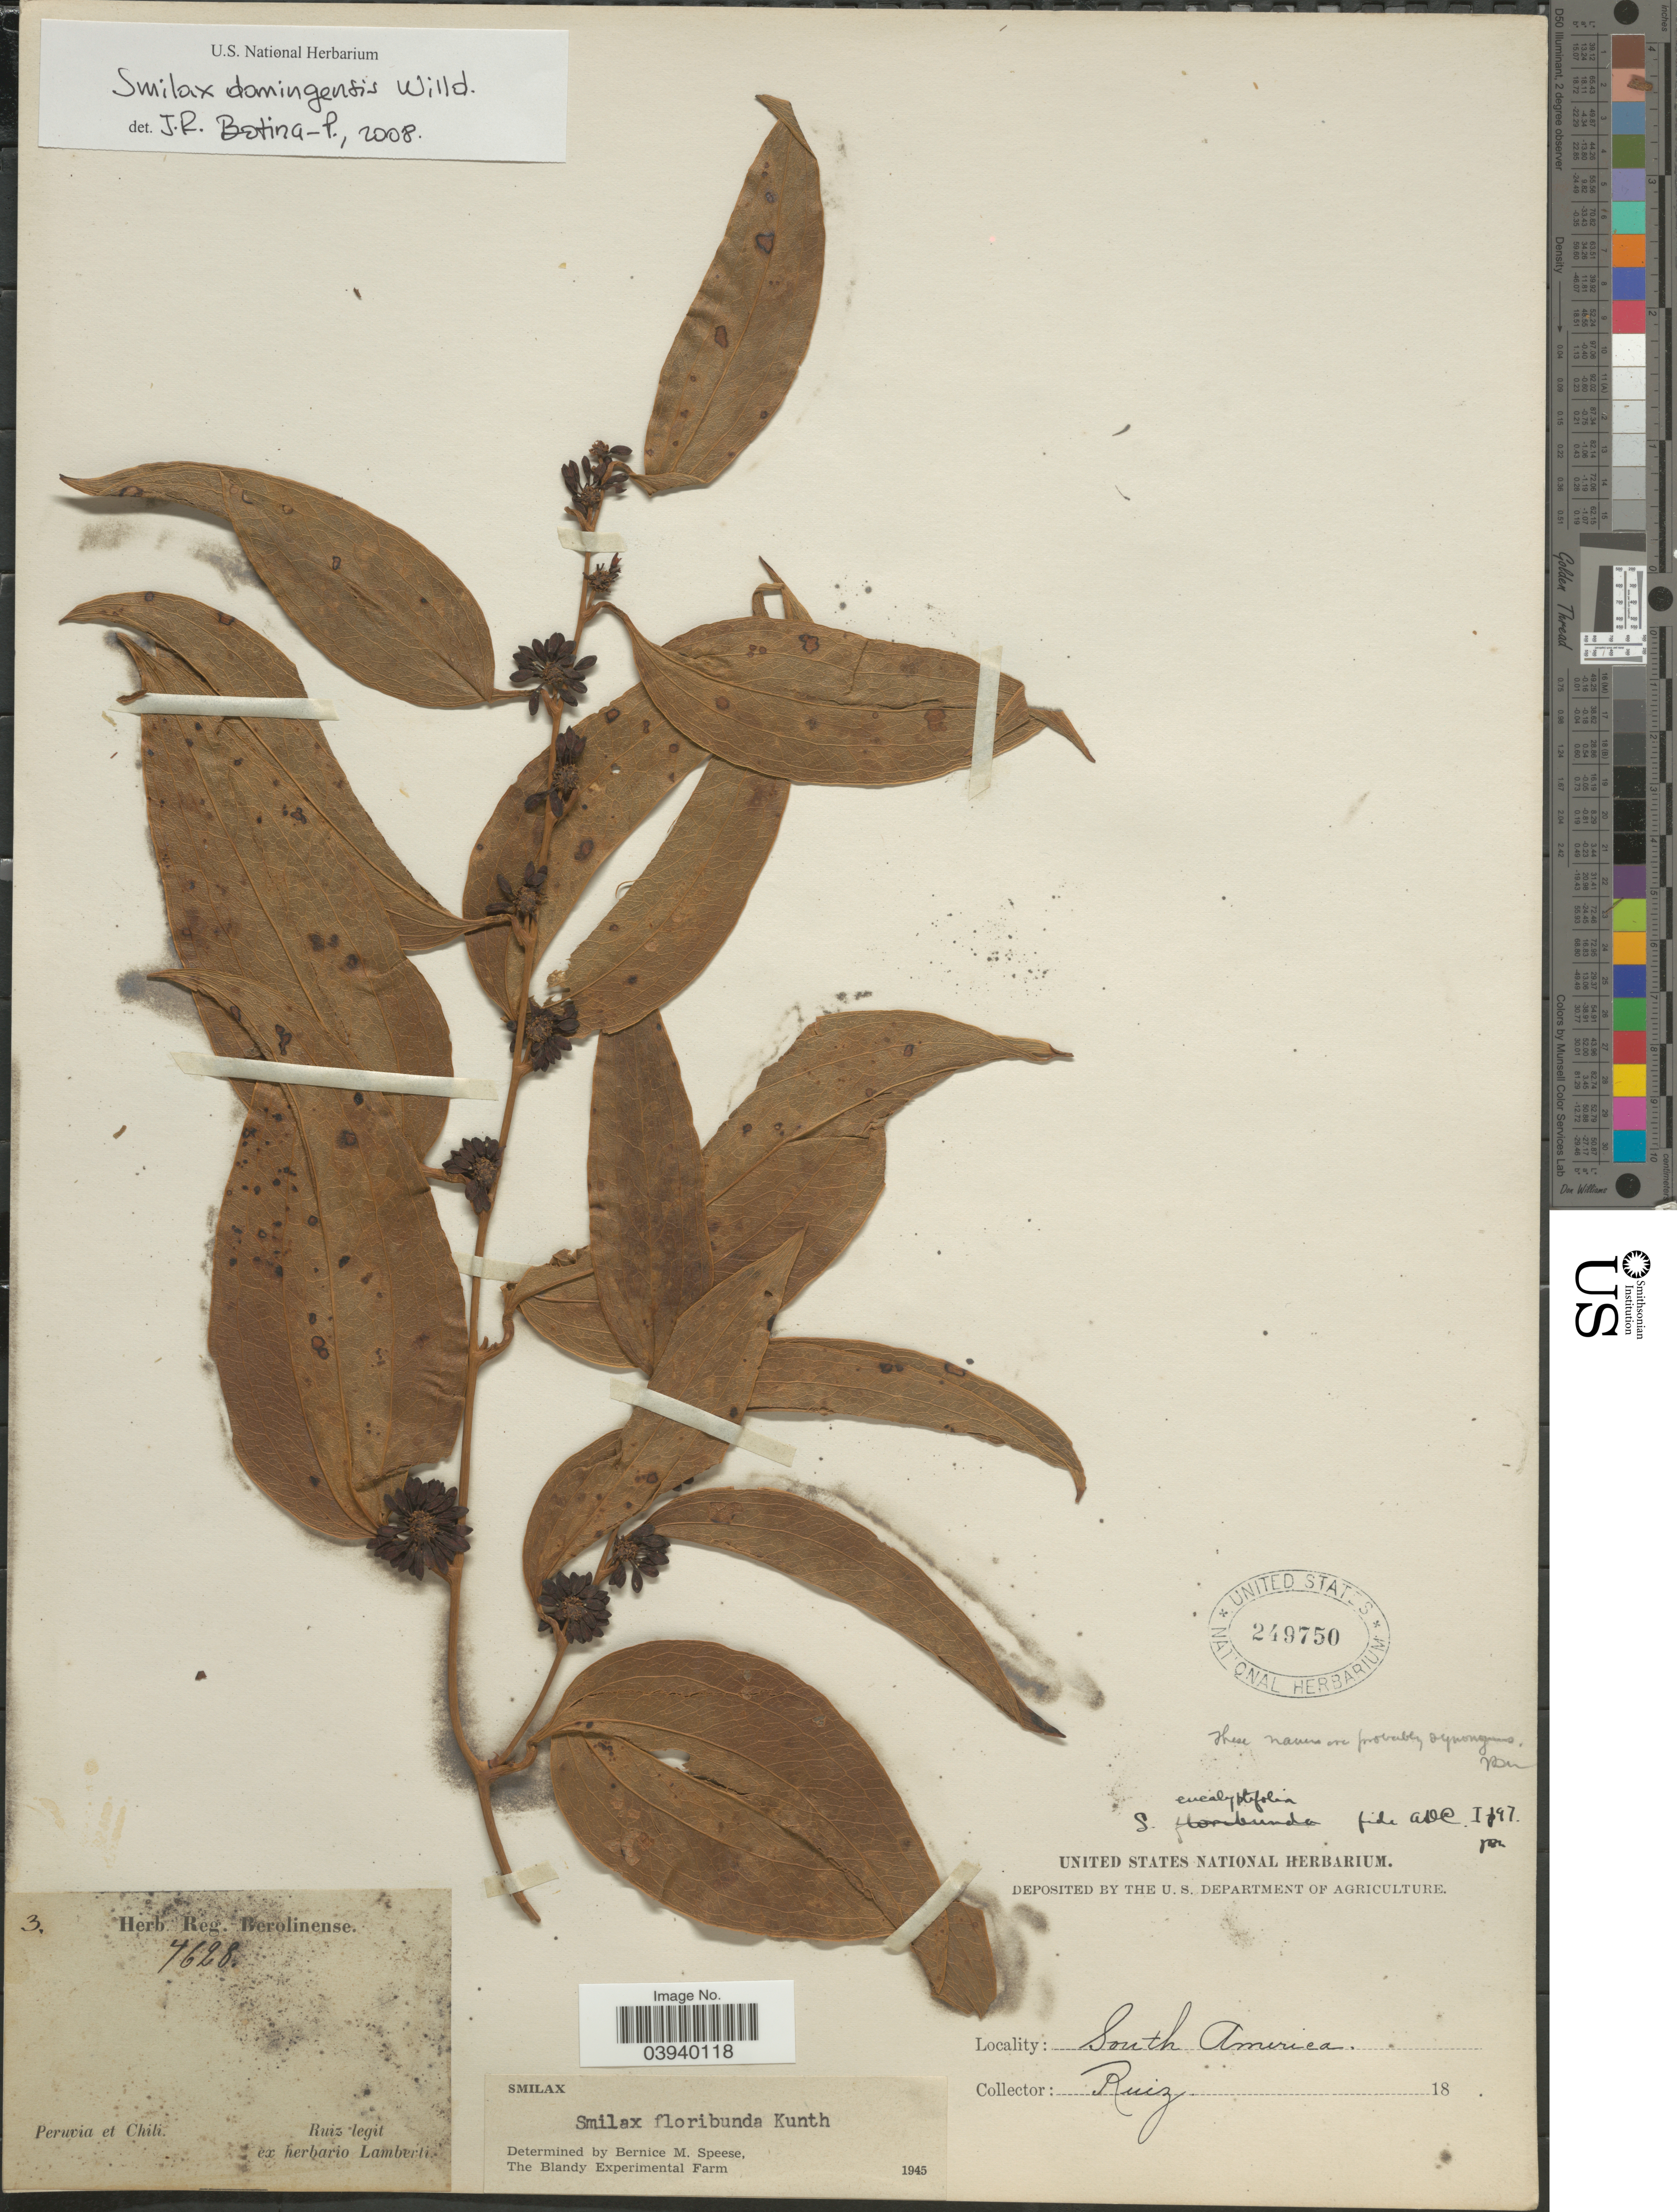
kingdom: Plantae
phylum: Tracheophyta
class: Liliopsida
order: Liliales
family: Smilacaceae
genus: Smilax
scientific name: Smilax domingensis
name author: Willd.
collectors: Ruiz, --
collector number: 7628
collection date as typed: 18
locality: Peruvai et Chili. South America.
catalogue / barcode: US 249750